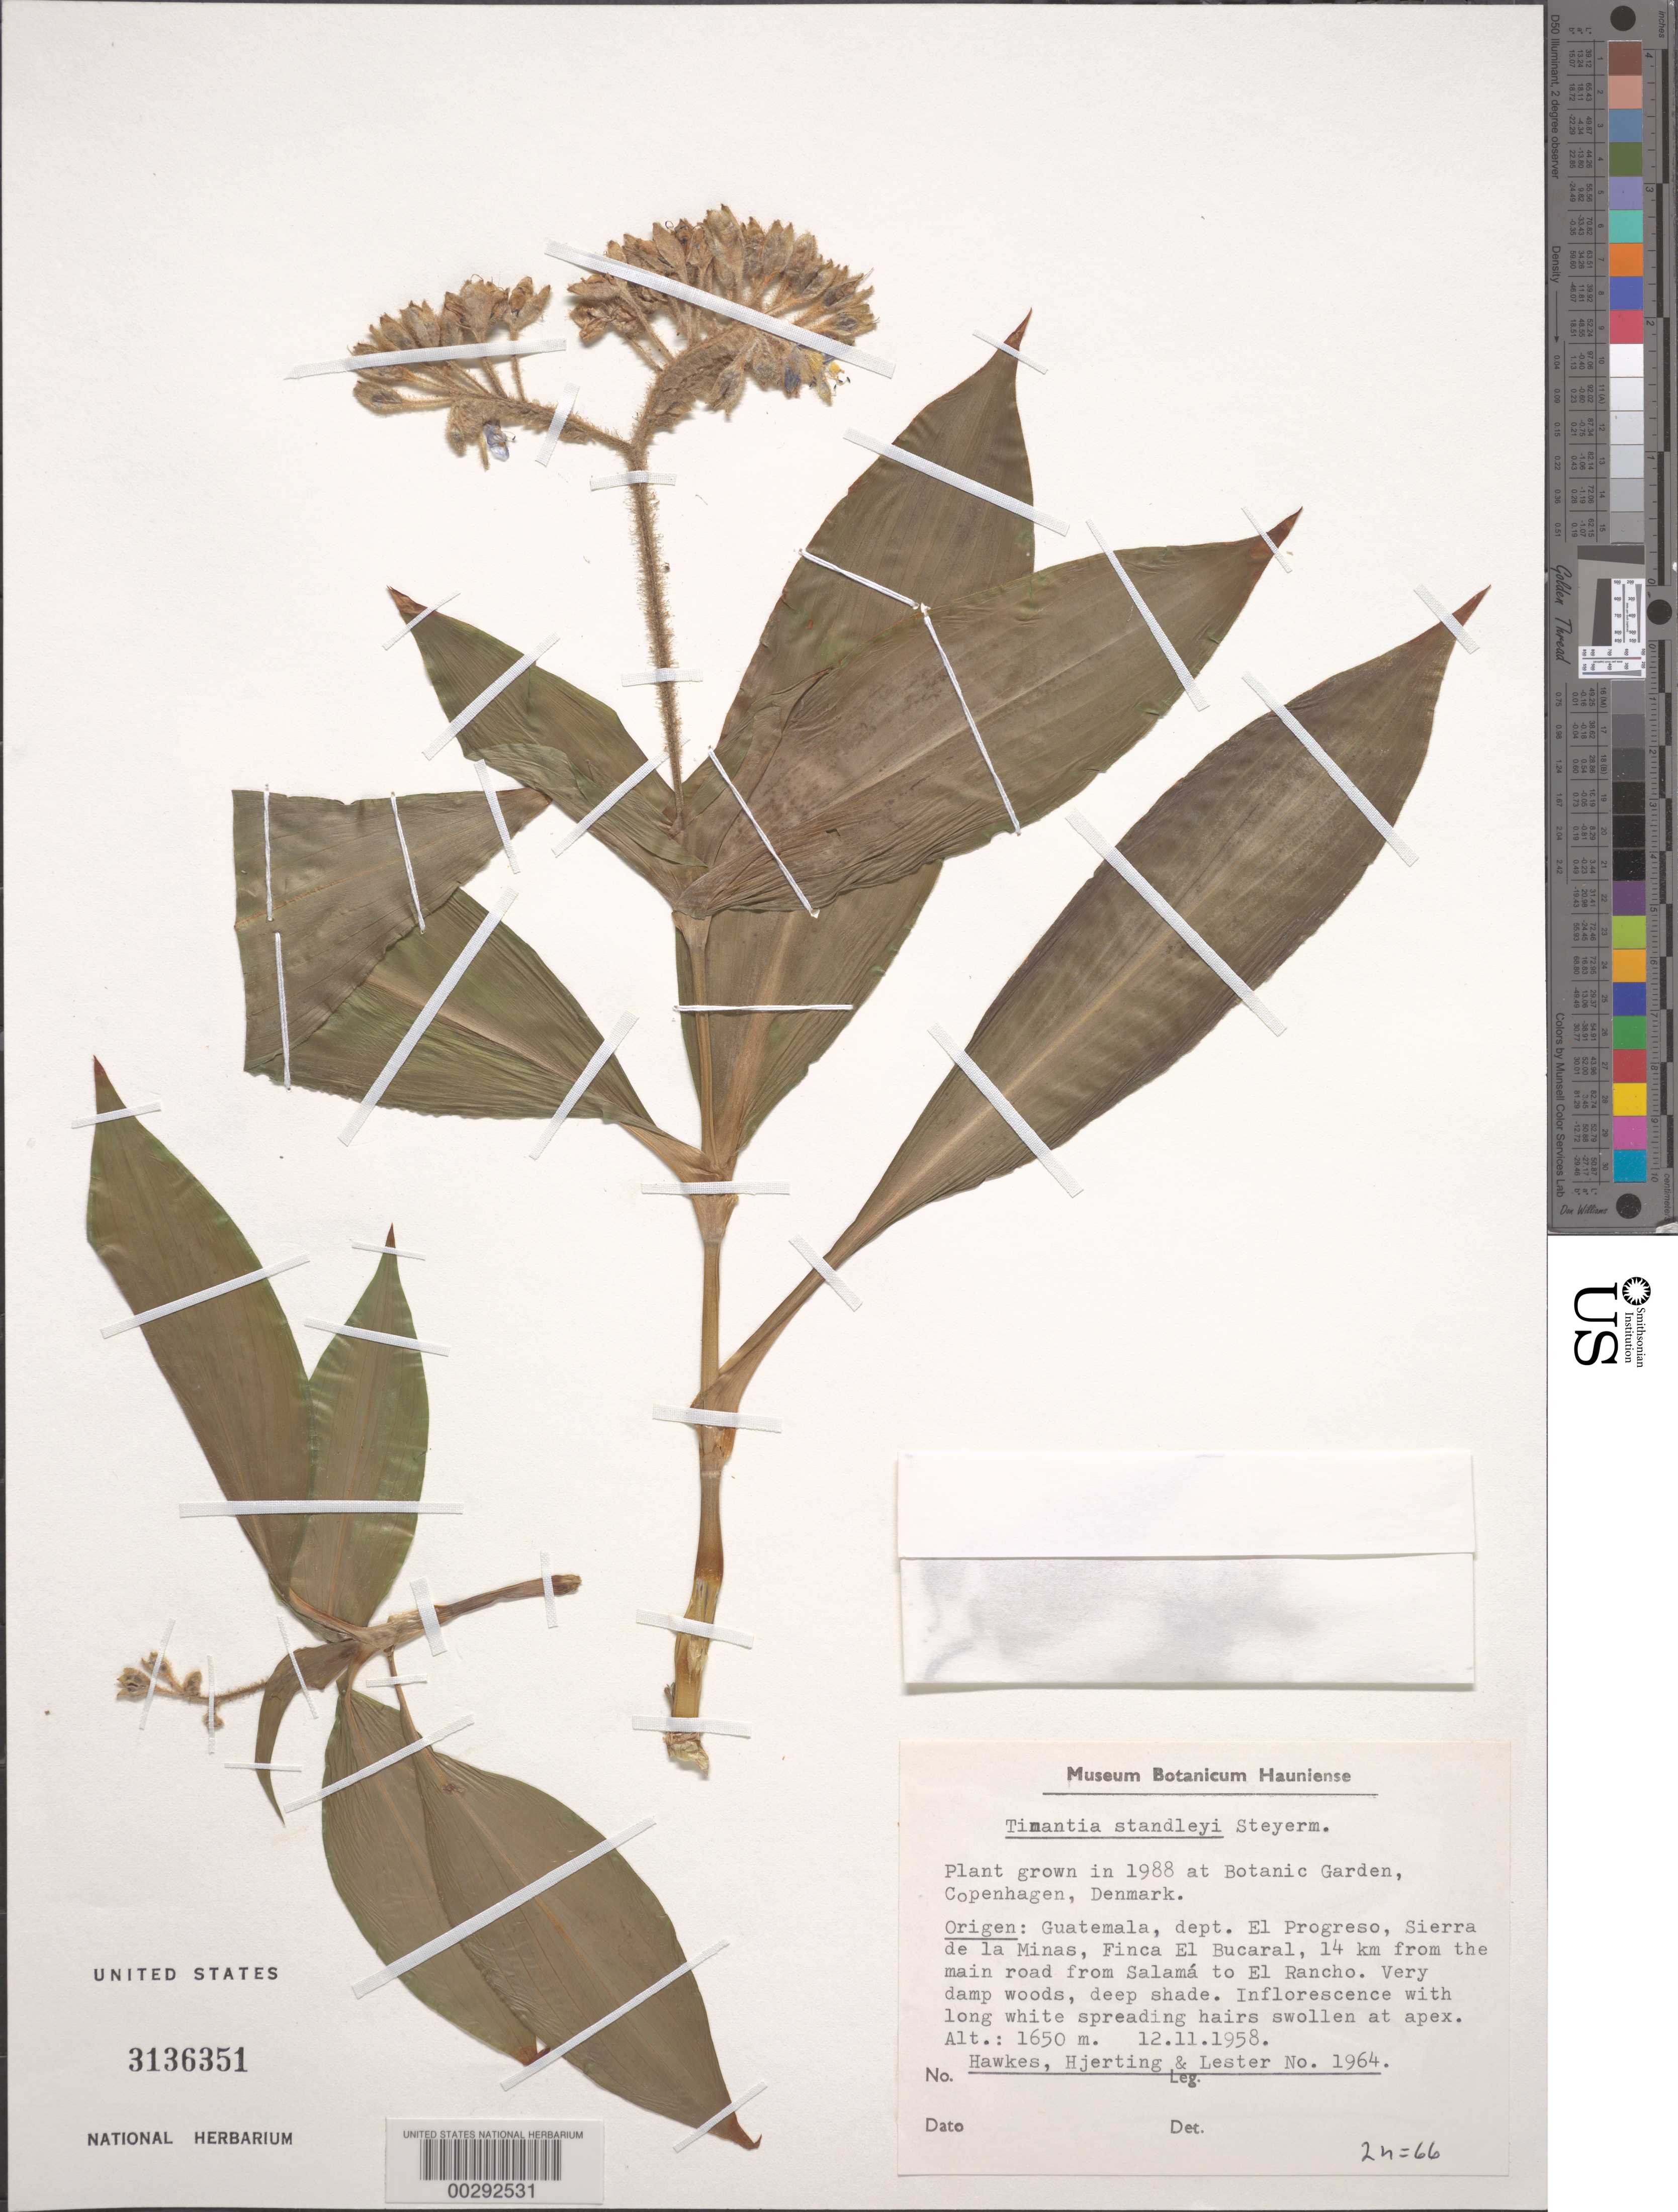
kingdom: Plantae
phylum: Tracheophyta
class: Liliopsida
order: Commelinales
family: Commelinaceae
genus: Tinantia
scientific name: Tinantia standleyi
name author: Steyerm.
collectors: J. Hawkes, J. P. Hjerting & -- Lester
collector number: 1964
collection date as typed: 12 Nov 1958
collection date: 1958-11-12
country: Guatemala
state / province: El Progreso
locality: Sierra de las Minas, Finca El Bucaral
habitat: Very damp woods deep shade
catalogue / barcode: US 3136351